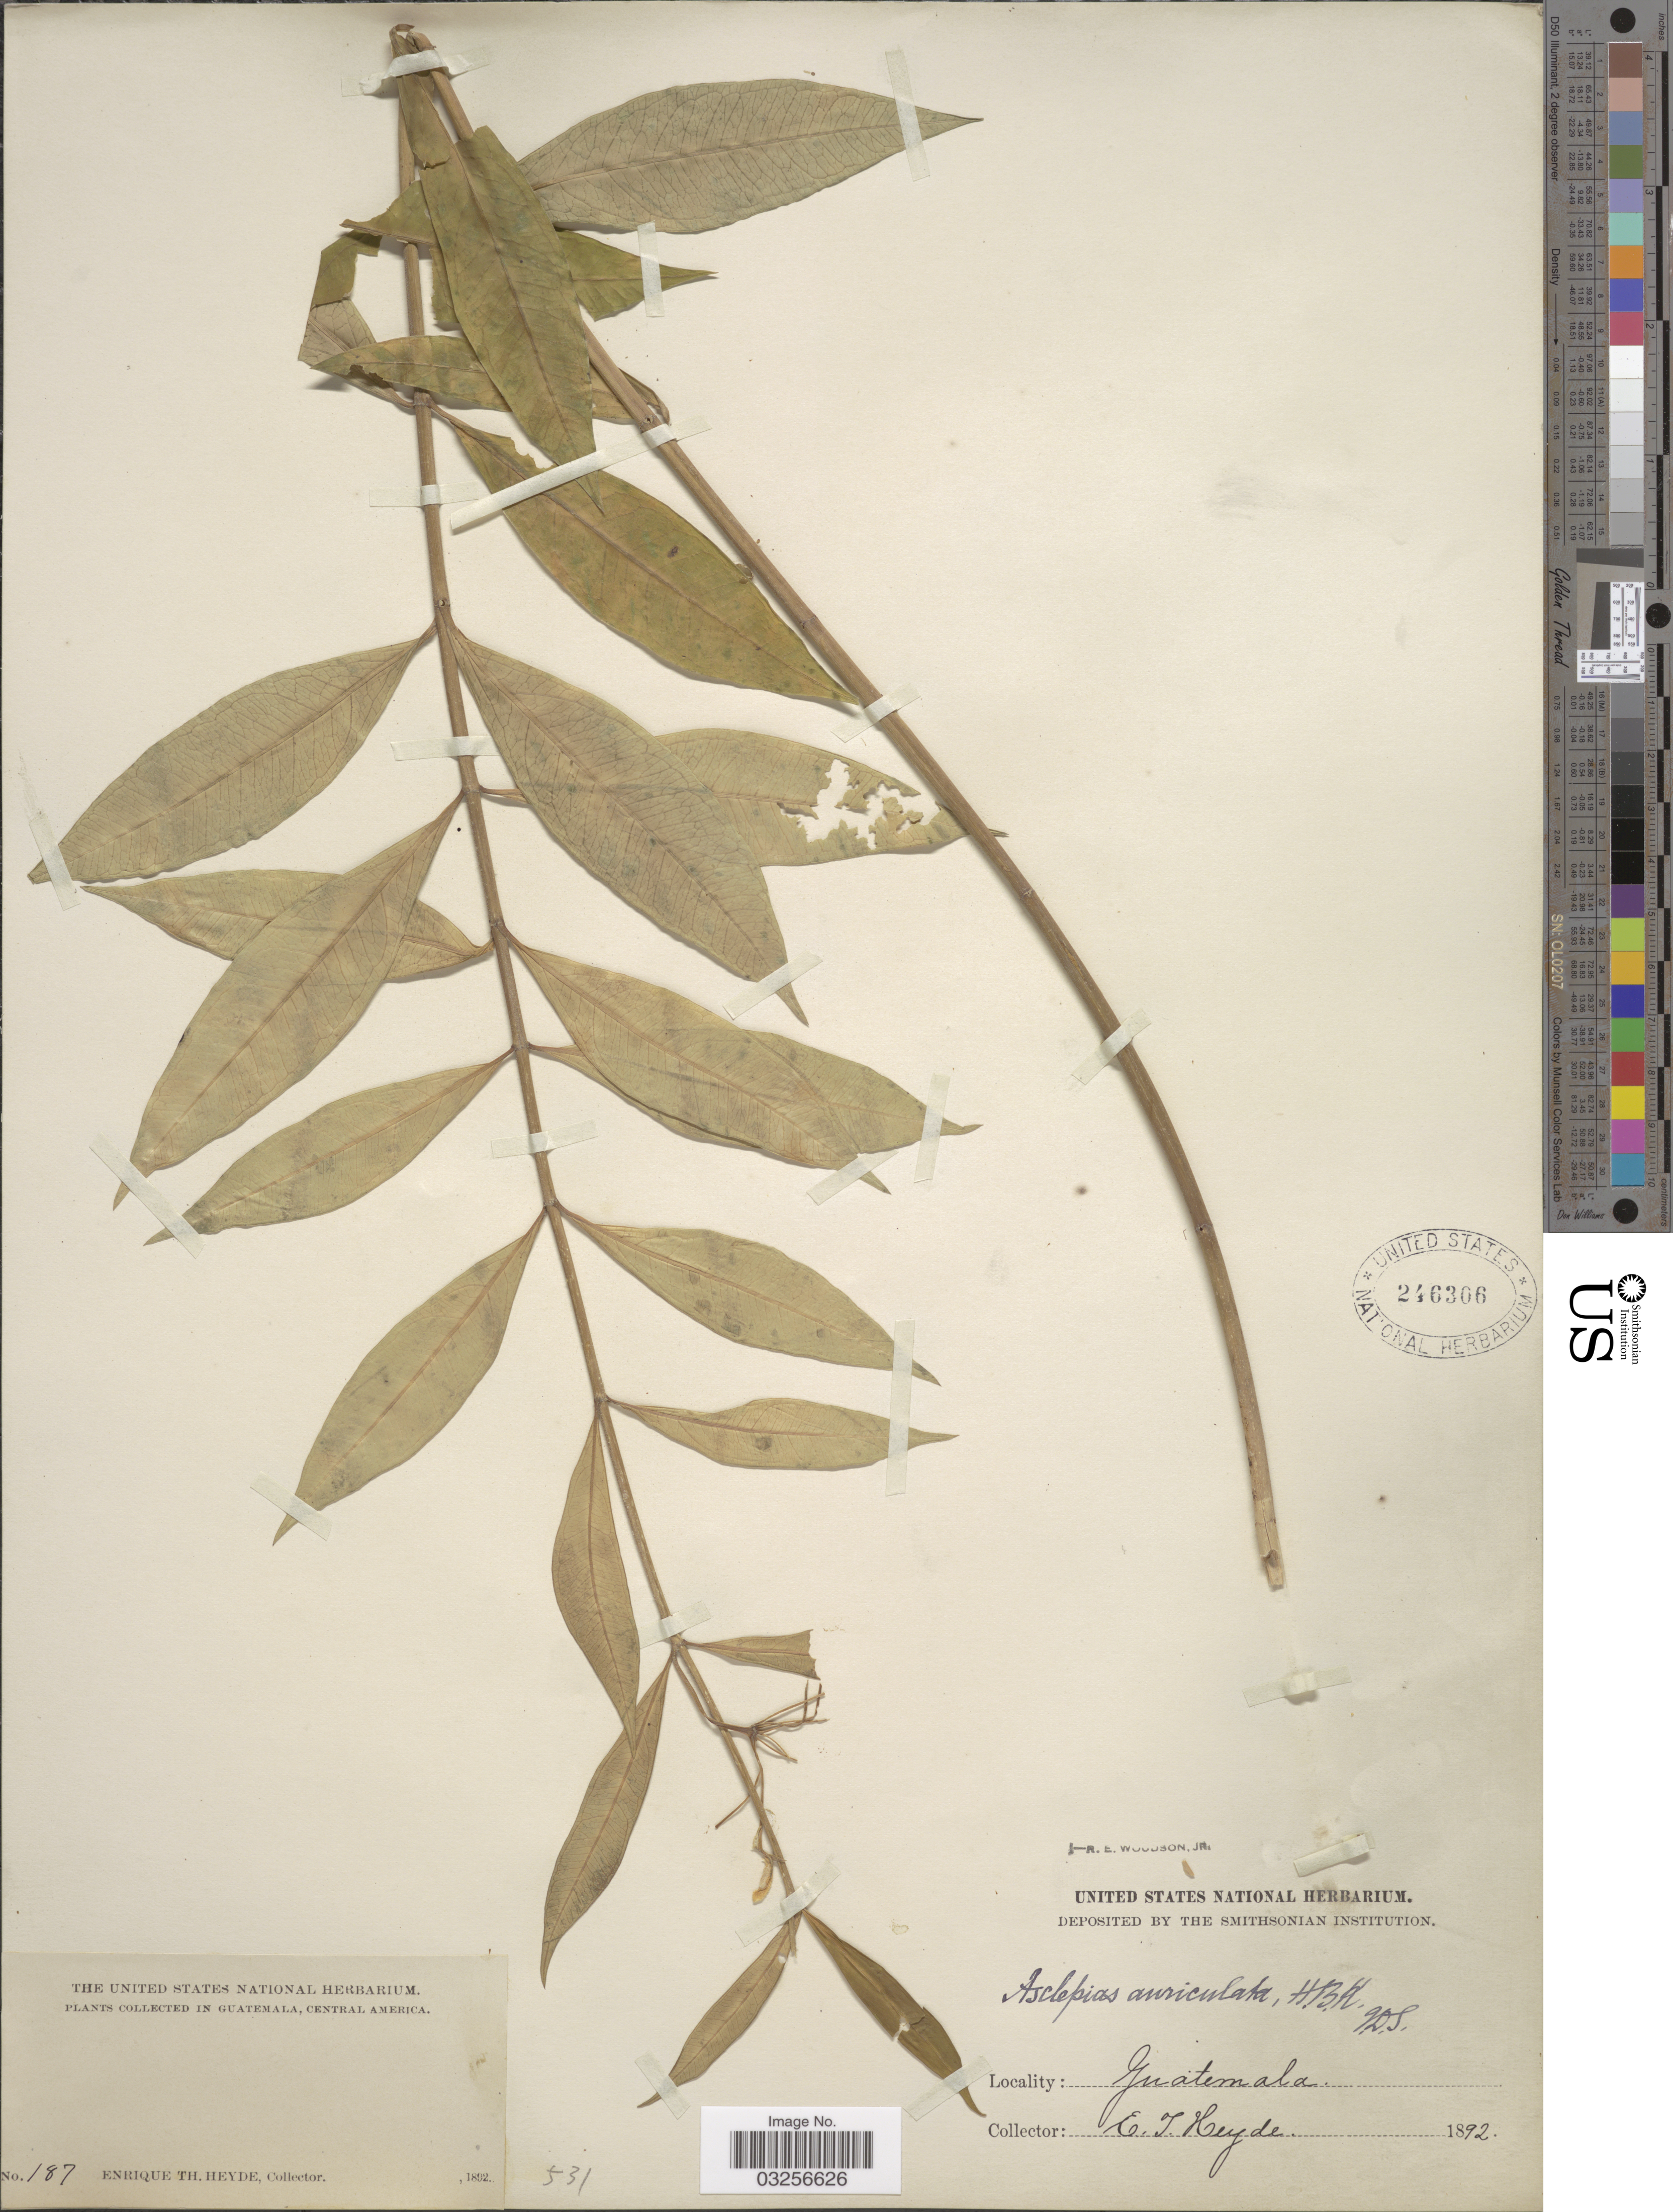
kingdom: Plantae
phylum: Tracheophyta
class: Magnoliopsida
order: Gentianales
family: Apocynaceae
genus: Asclepias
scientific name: Asclepias auriculata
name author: Kunth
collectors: E. T. Heyde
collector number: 187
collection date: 1892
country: Guatemala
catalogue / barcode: US 246306